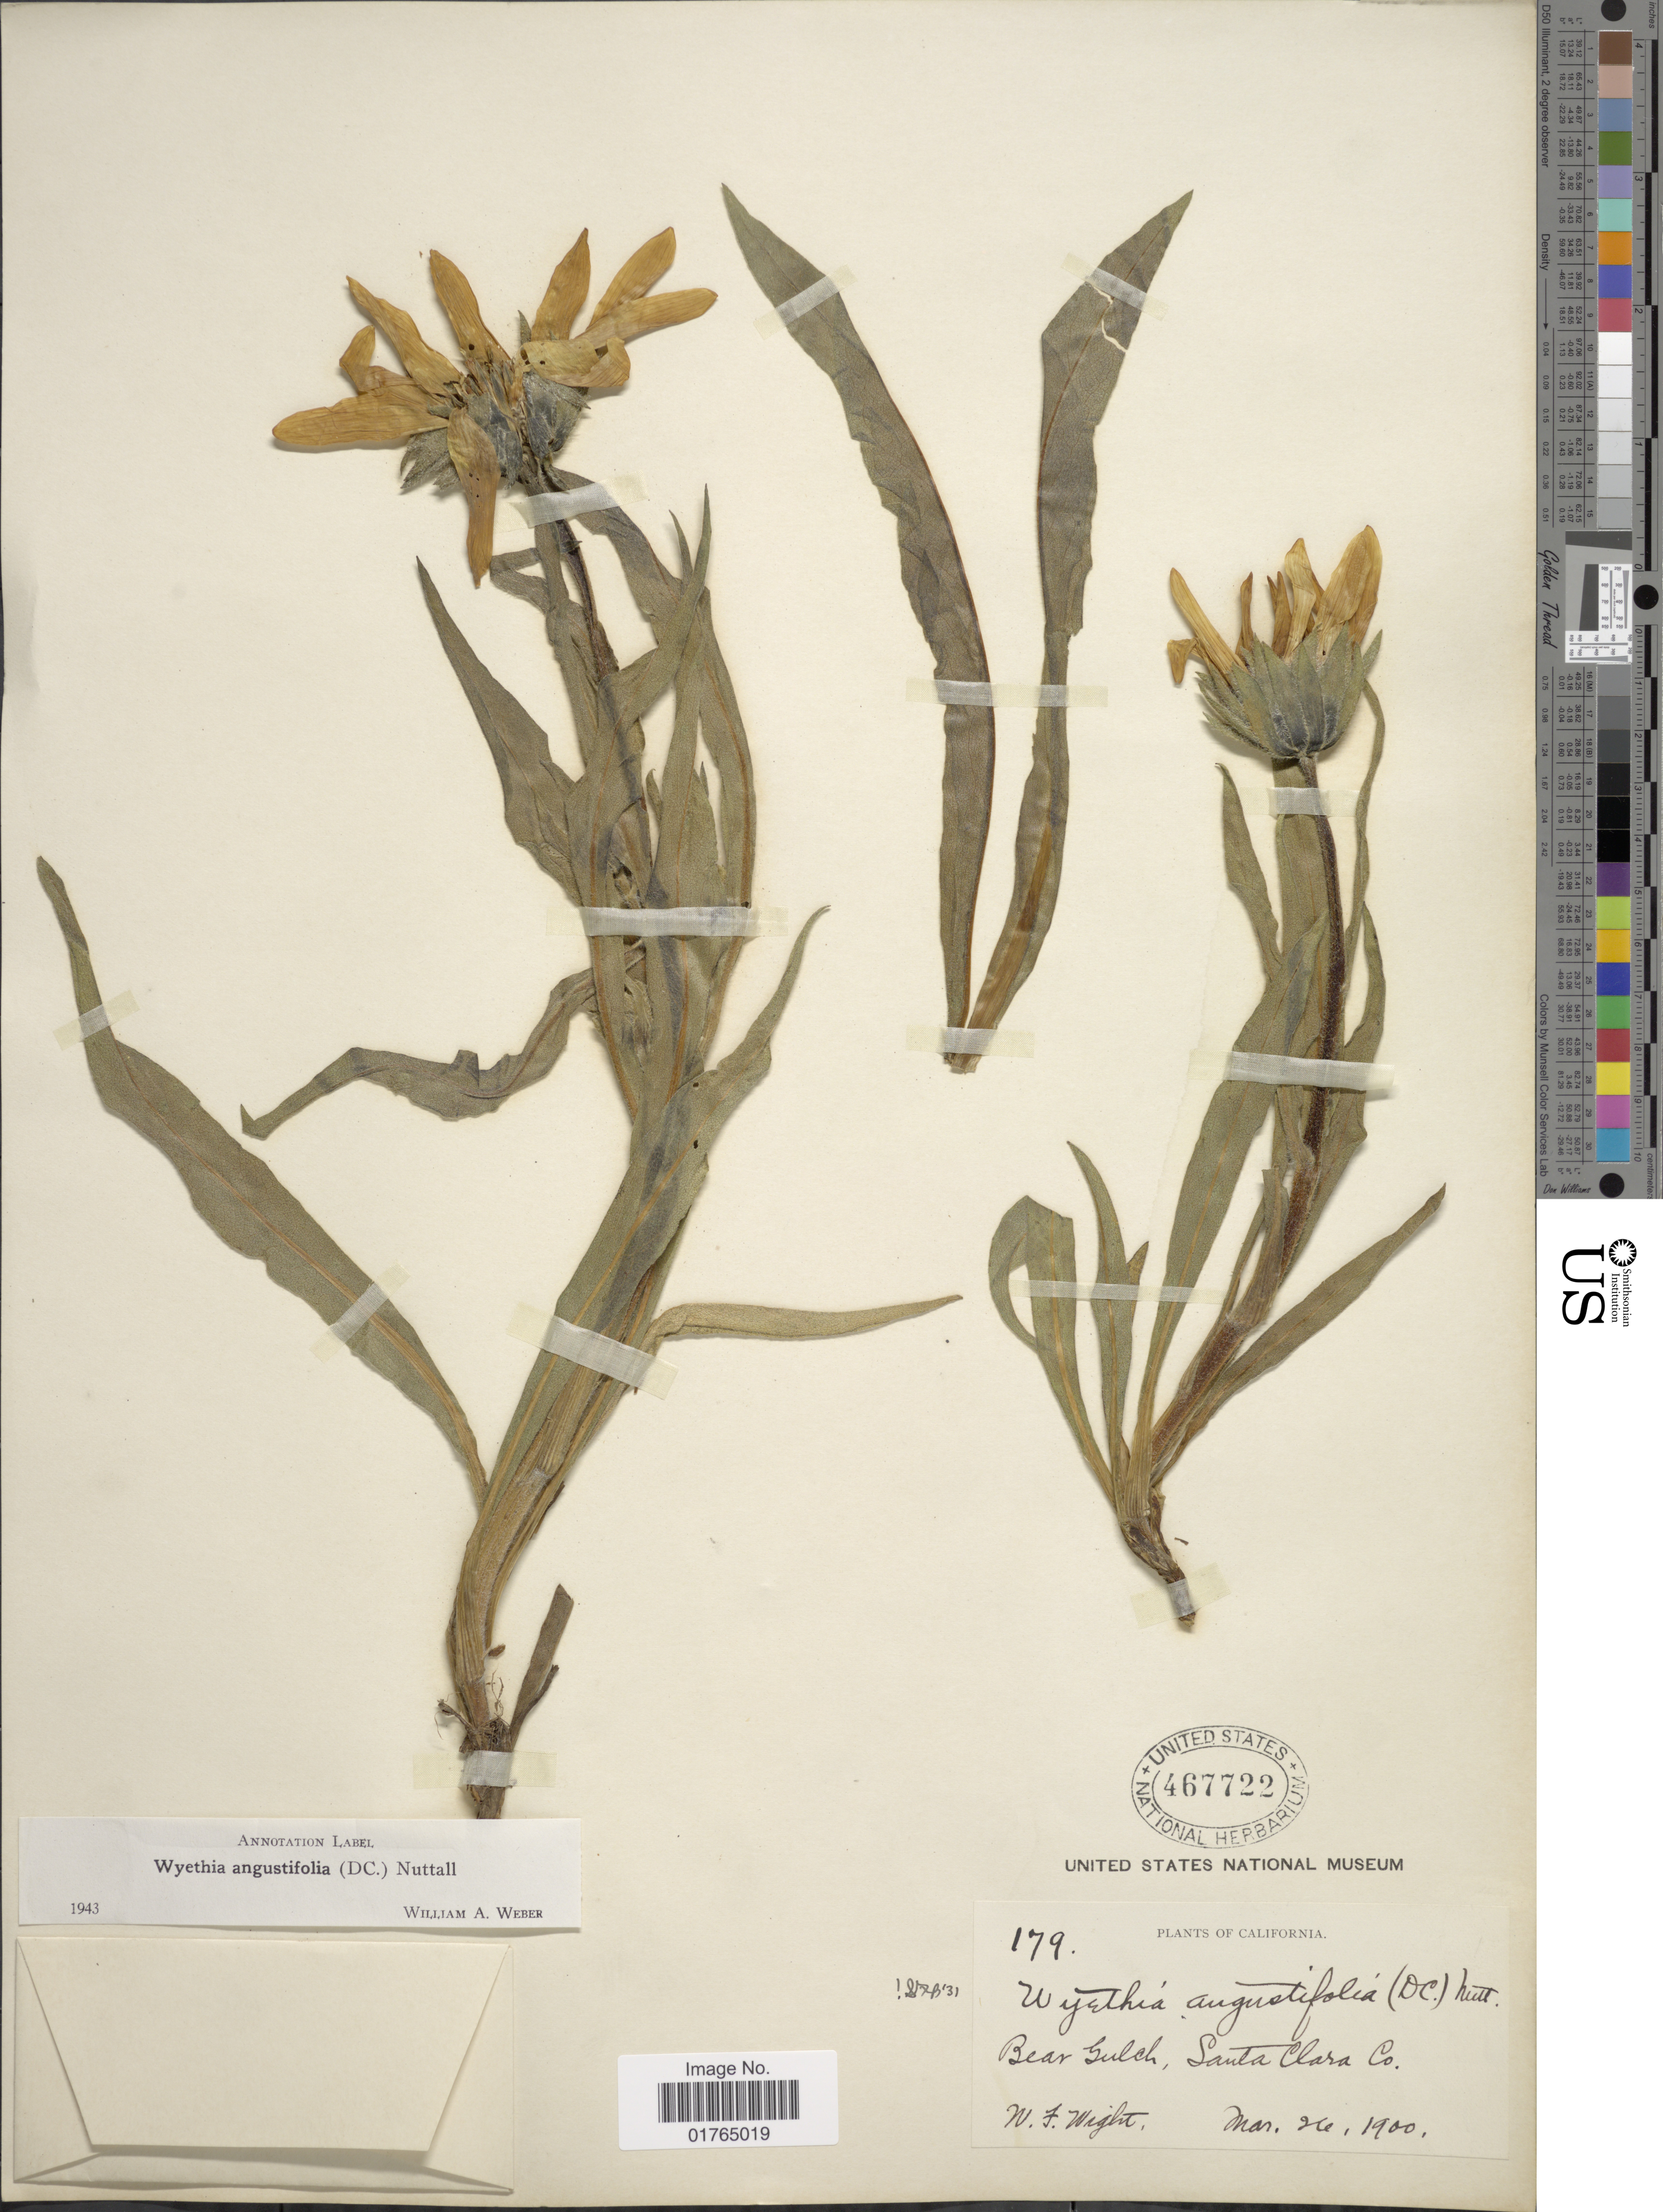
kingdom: Plantae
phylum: Tracheophyta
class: Magnoliopsida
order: Asterales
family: Asteraceae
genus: Wyethia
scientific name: Wyethia angustifolia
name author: (DC.) Nutt.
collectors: W. Wight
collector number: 179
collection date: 1900-03-26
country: United States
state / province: California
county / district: Santa Clara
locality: Bear Gulch, Santa Clara Co.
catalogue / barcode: US 467722